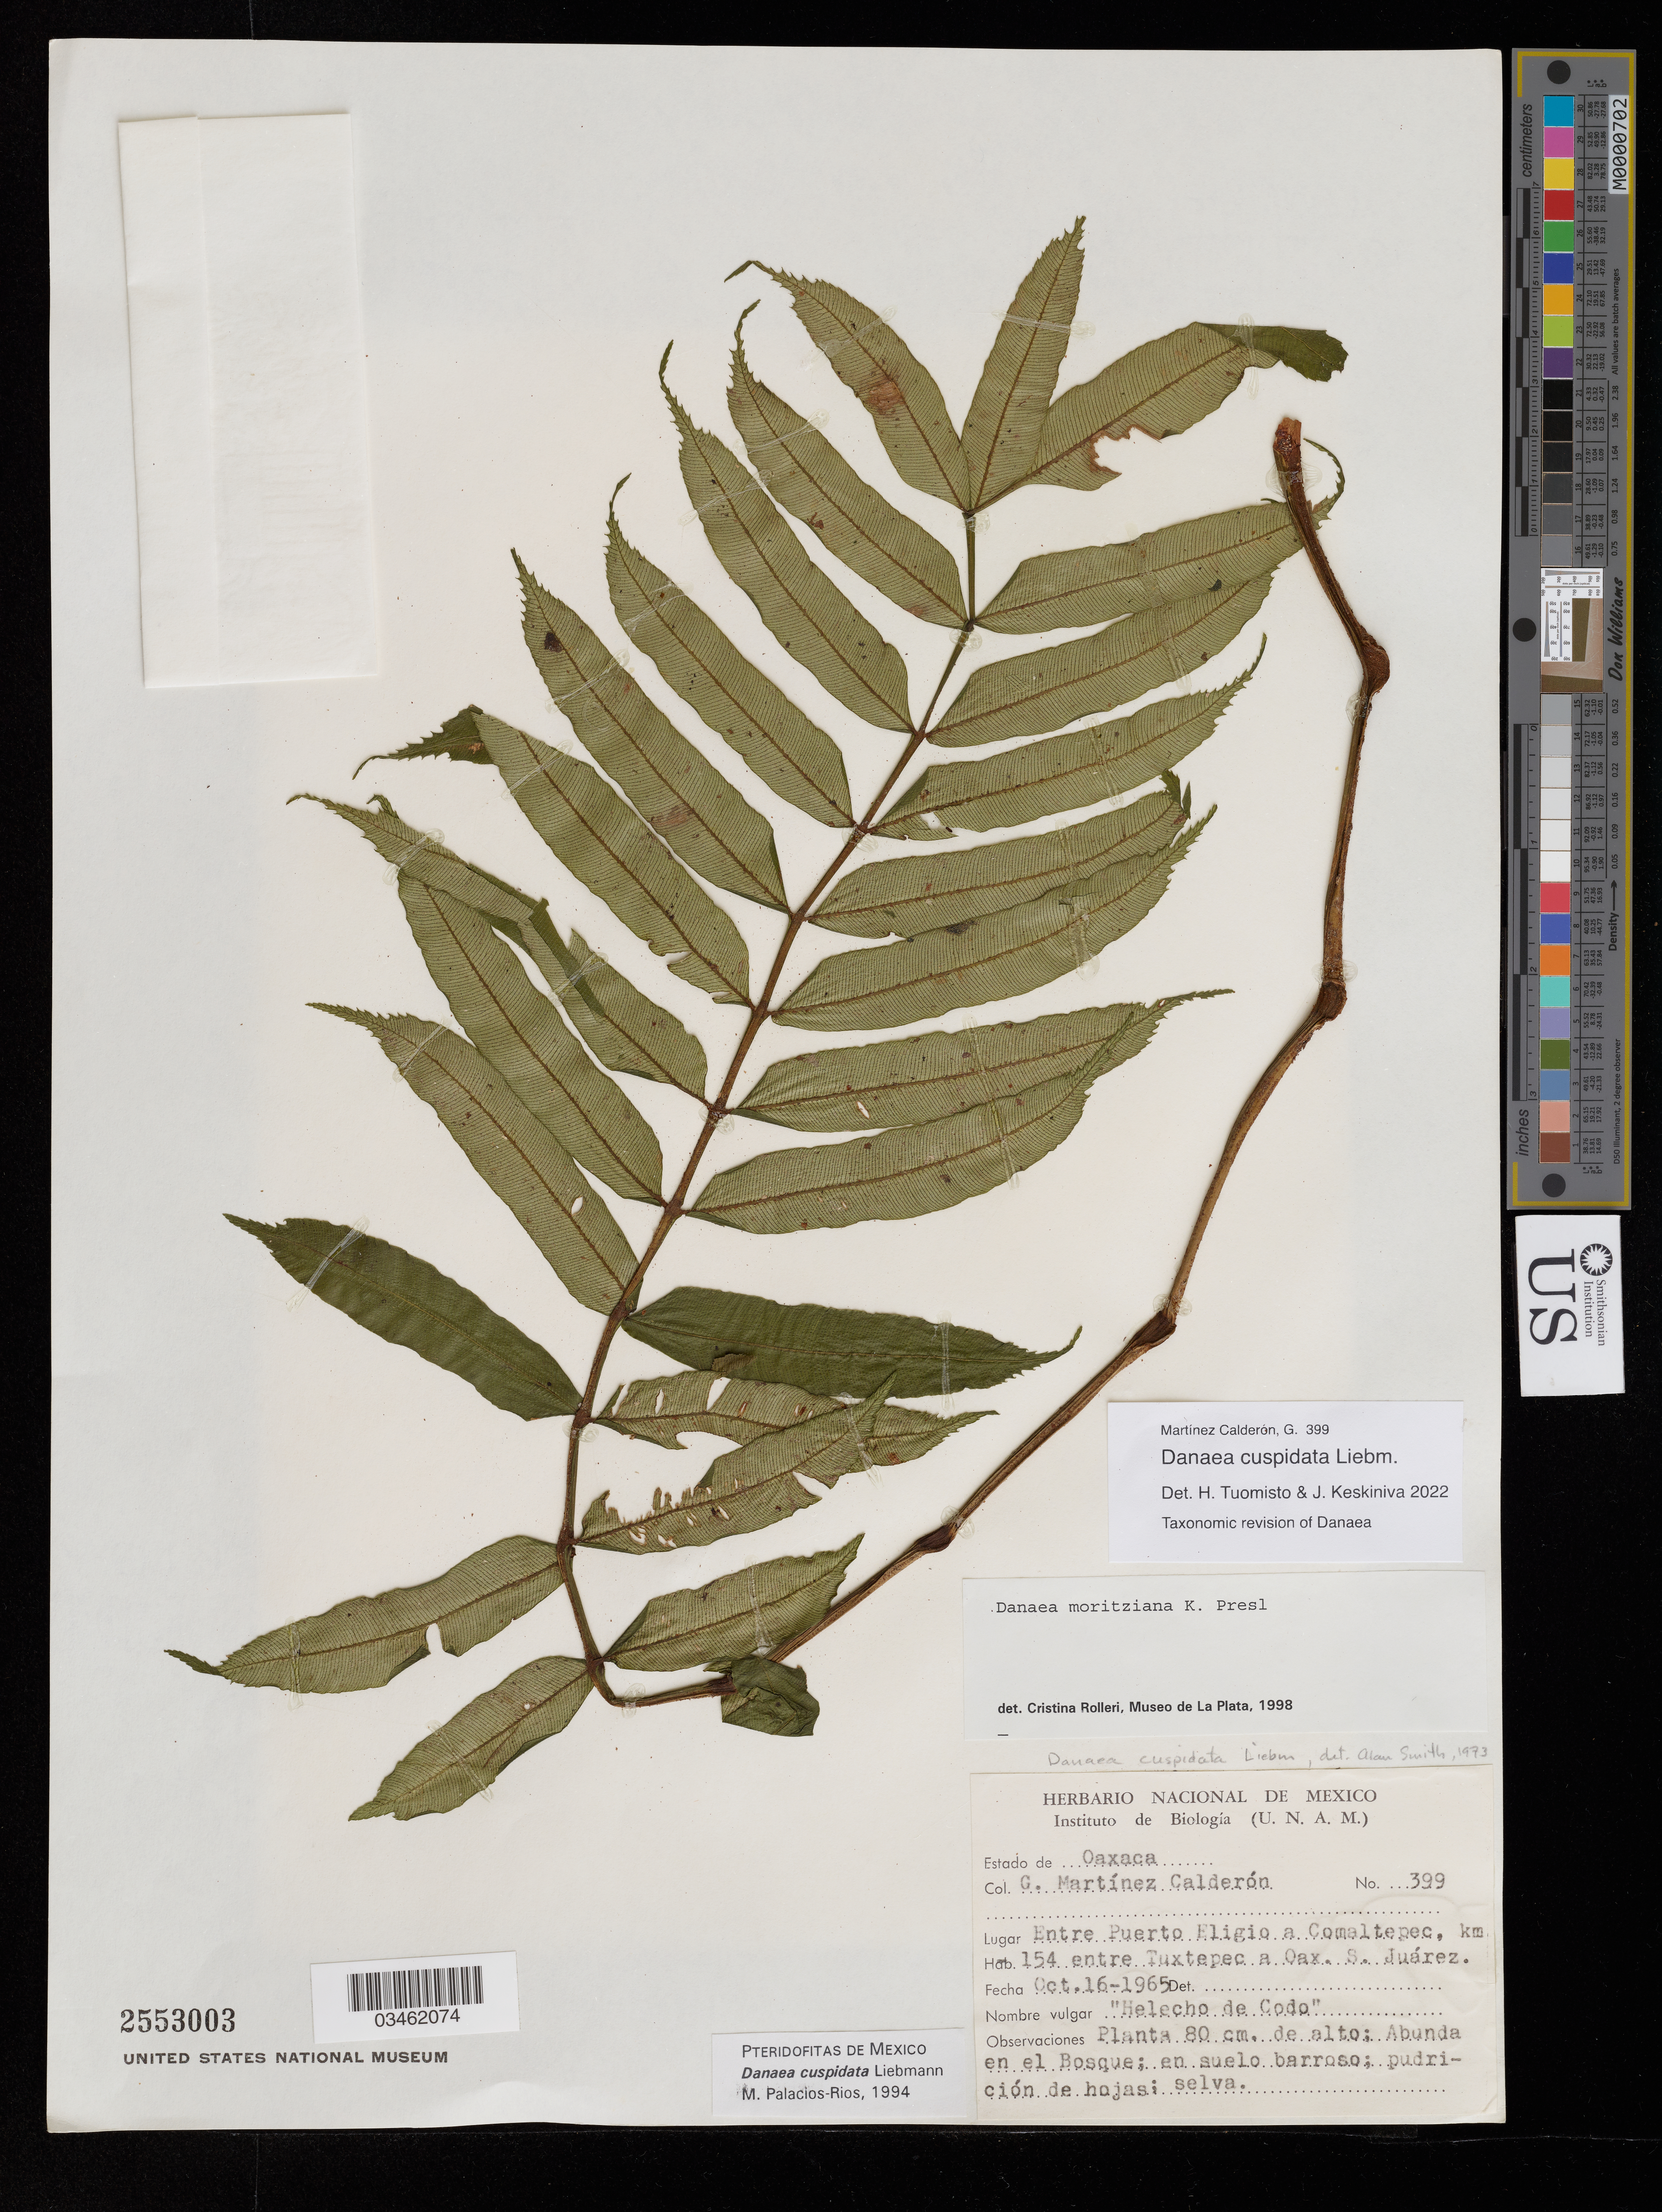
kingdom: Plantae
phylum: Tracheophyta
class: Polypodiopsida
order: Marattiales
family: Marattiaceae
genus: Danaea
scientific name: Danaea cuspidata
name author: Liebm.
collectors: G. Martínez Calderón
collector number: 399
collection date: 1965-10-16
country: Mexico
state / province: Oaxaca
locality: Entre Puerto Eligio a Comaltepec, km 154 entre Tuxtepec a Oax. S. Juárez.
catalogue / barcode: US 2553003